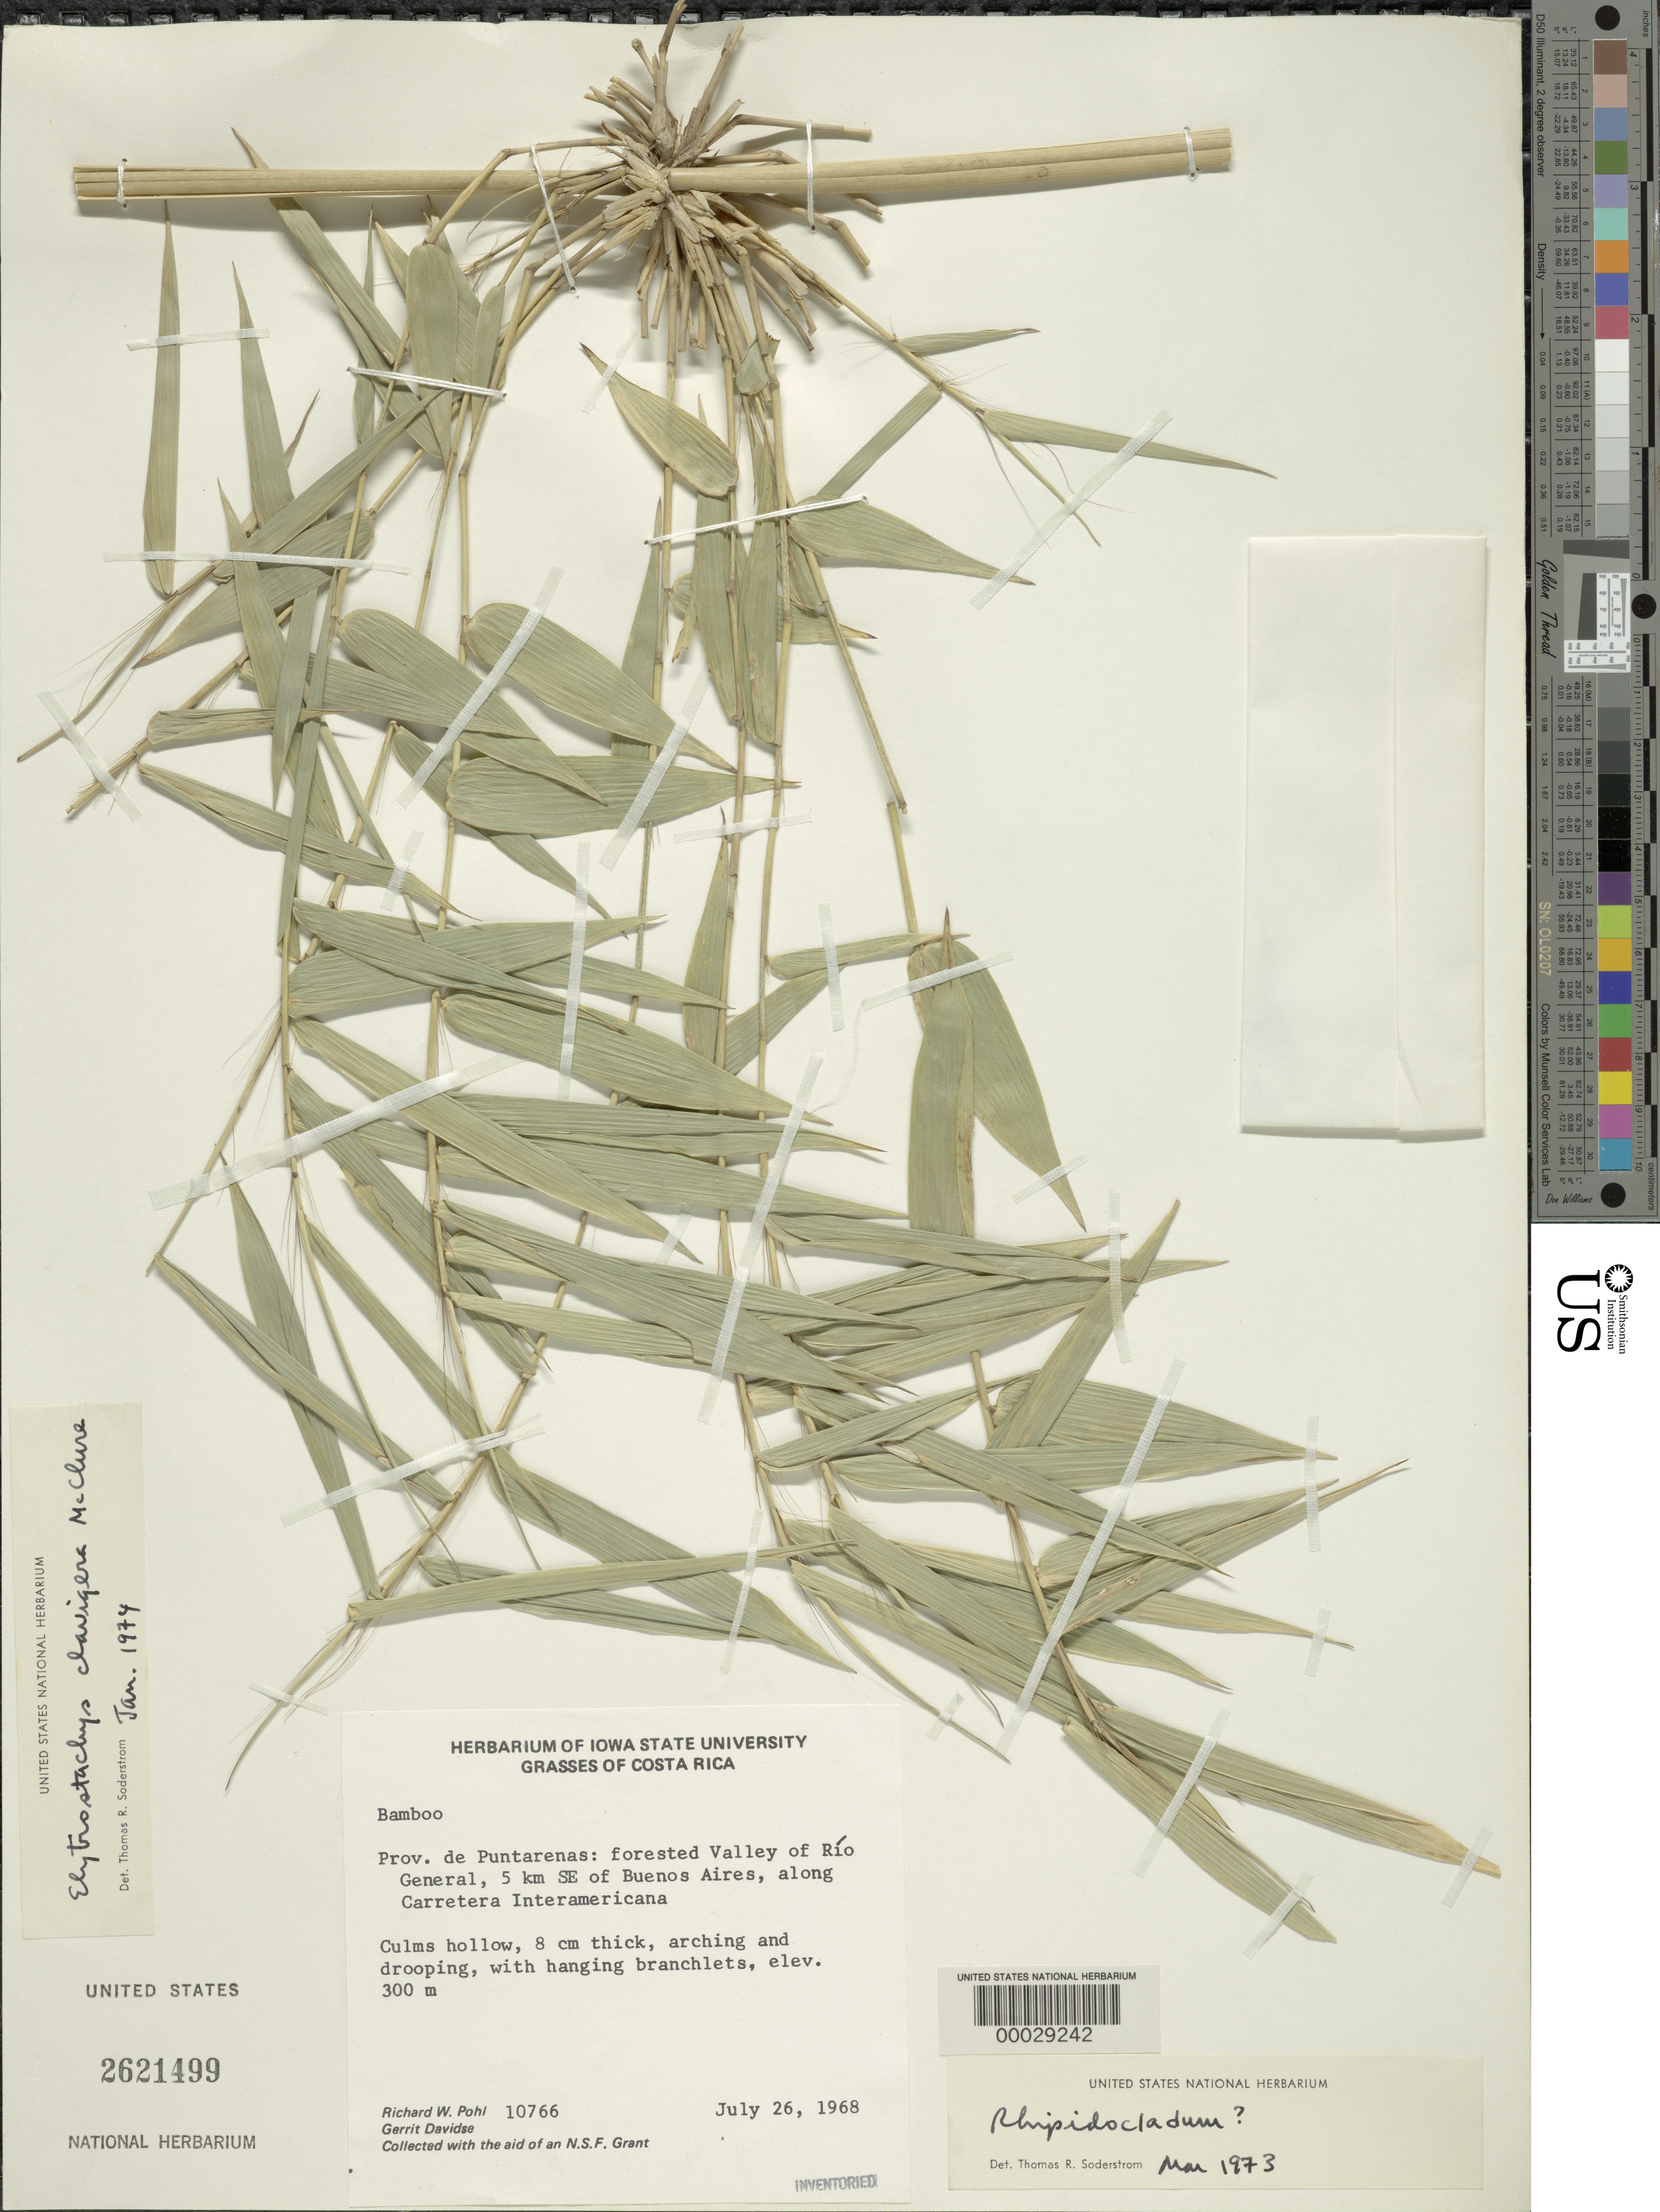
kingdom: Plantae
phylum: Tracheophyta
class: Liliopsida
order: Poales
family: Poaceae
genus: Elytrostachys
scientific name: Elytrostachys clavigera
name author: McClure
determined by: Soderstrom, T. R.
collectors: R. W. Pohl & G. Davidse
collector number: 10766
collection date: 1968-07-26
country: Costa Rica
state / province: Puntarenas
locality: forested Valley of Rio General, 5 km SE of Buenos Aires, along Carretera Interamericana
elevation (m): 300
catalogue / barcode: US 2621499